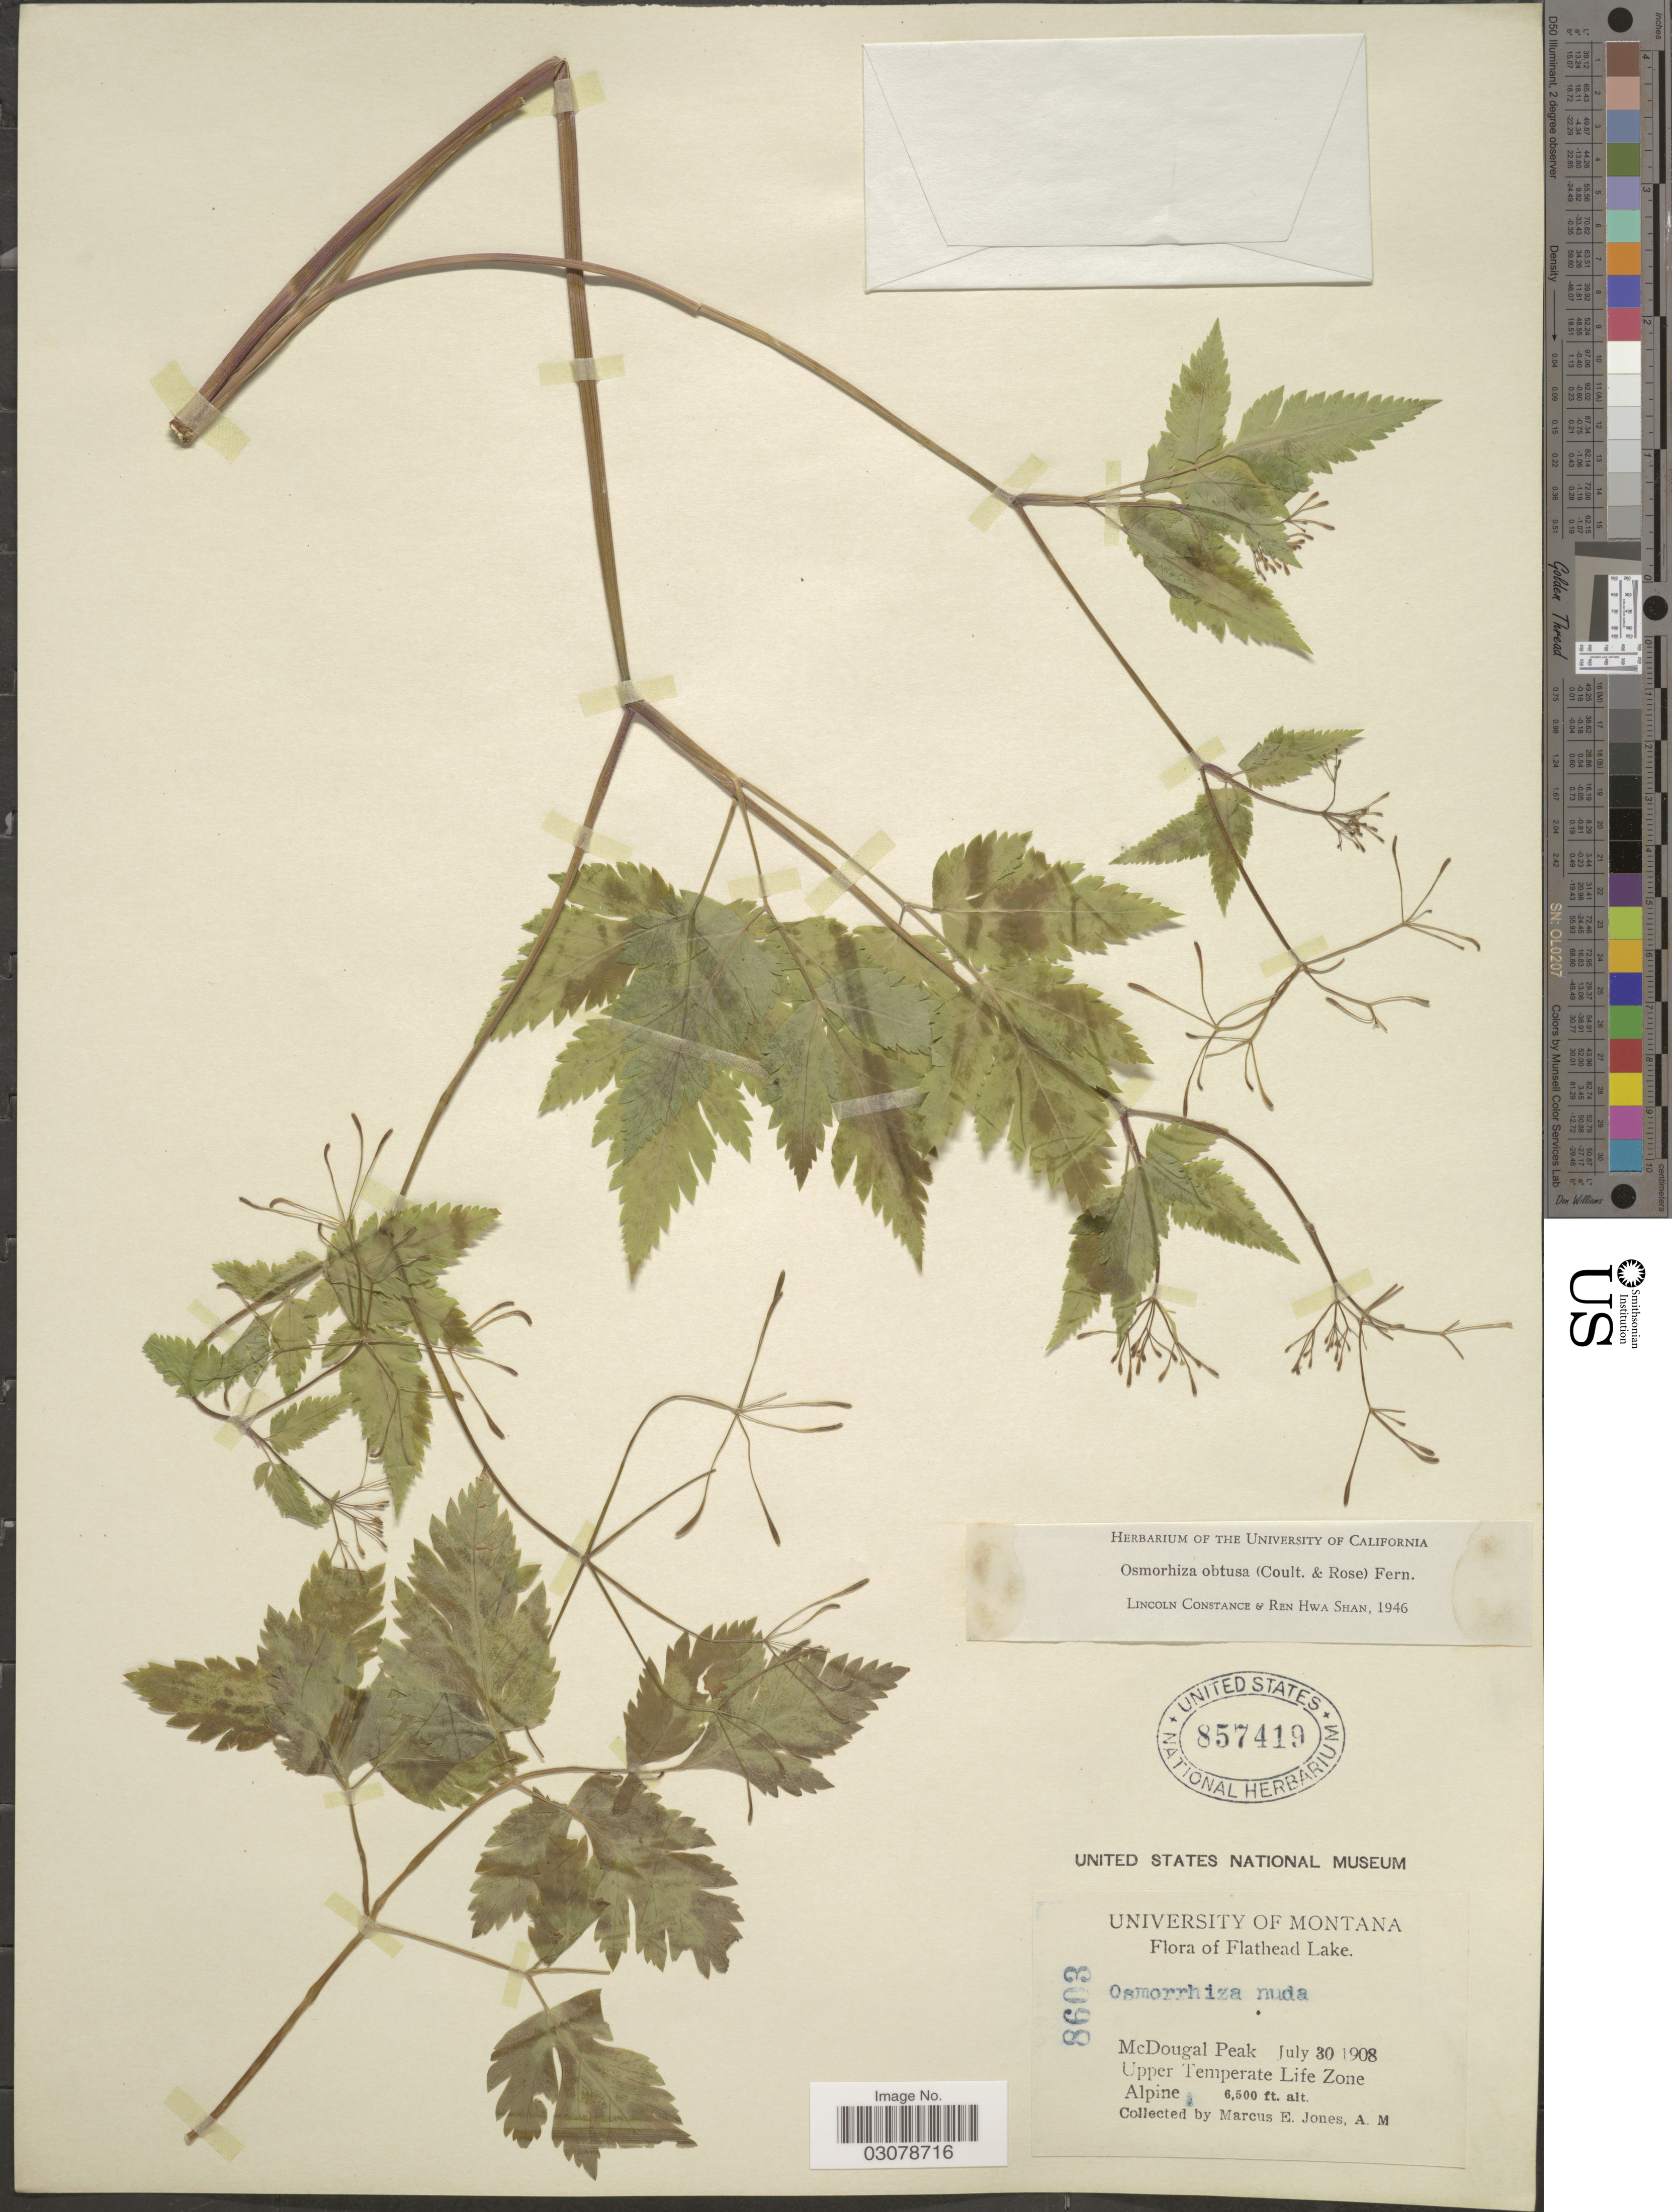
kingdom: Plantae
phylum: Tracheophyta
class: Magnoliopsida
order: Apiales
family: Apiaceae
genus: Osmorhiza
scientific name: Osmorhiza obtusa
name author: (J.M. Coult. & Rose) Fernald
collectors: M. E. Jones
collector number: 8603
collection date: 1908-07-30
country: United States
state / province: Montana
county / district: Lake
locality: Flathead Lake, McDougal Peak, Upper Temperate Life Zone.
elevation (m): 1981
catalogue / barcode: US 857419